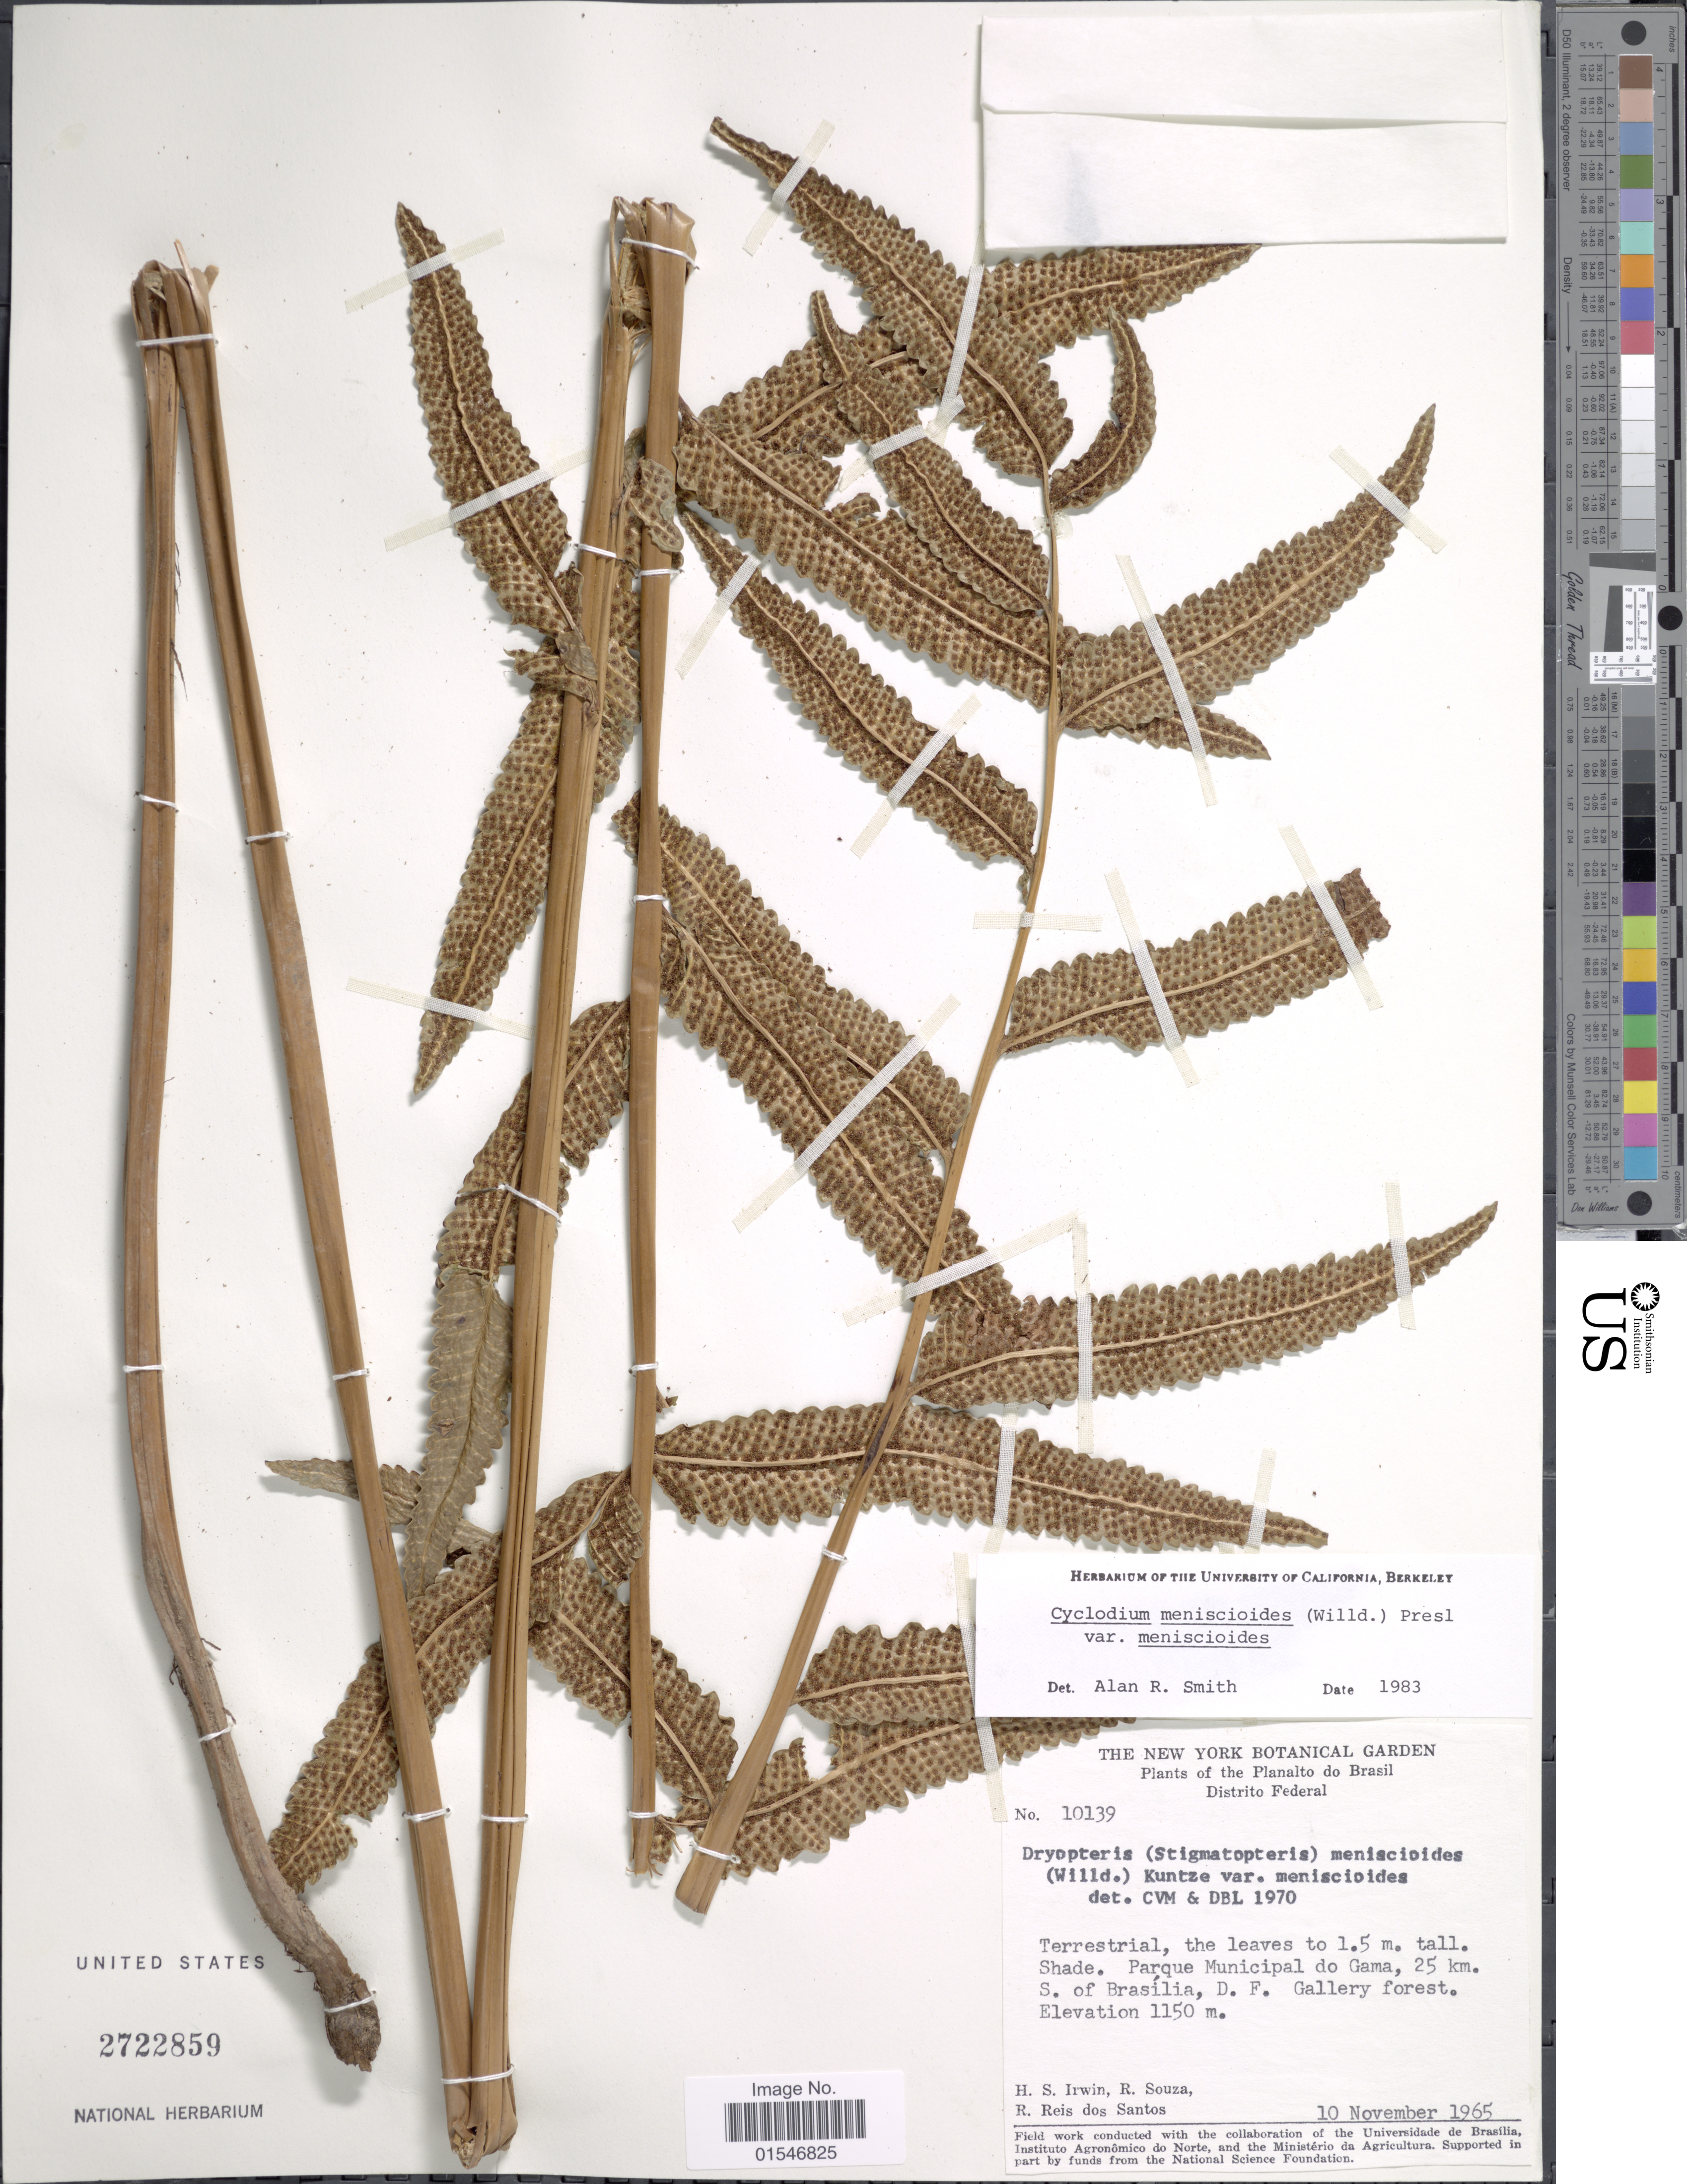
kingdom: Plantae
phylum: Tracheophyta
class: Polypodiopsida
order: Polypodiales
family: Dryopteridaceae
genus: Cyclodium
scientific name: Cyclodium meniscioides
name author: (Willd.) C. Presl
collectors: H. Irwin, R. Souza & R. Reis dos Santos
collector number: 10139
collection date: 1965-11-10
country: Mexico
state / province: Distrito Federal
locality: Planalto do Brasil, Distrito Federal, 25 km. S. of Brasilia, D. F. Gallery forest.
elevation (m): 1150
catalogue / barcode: US 2722859